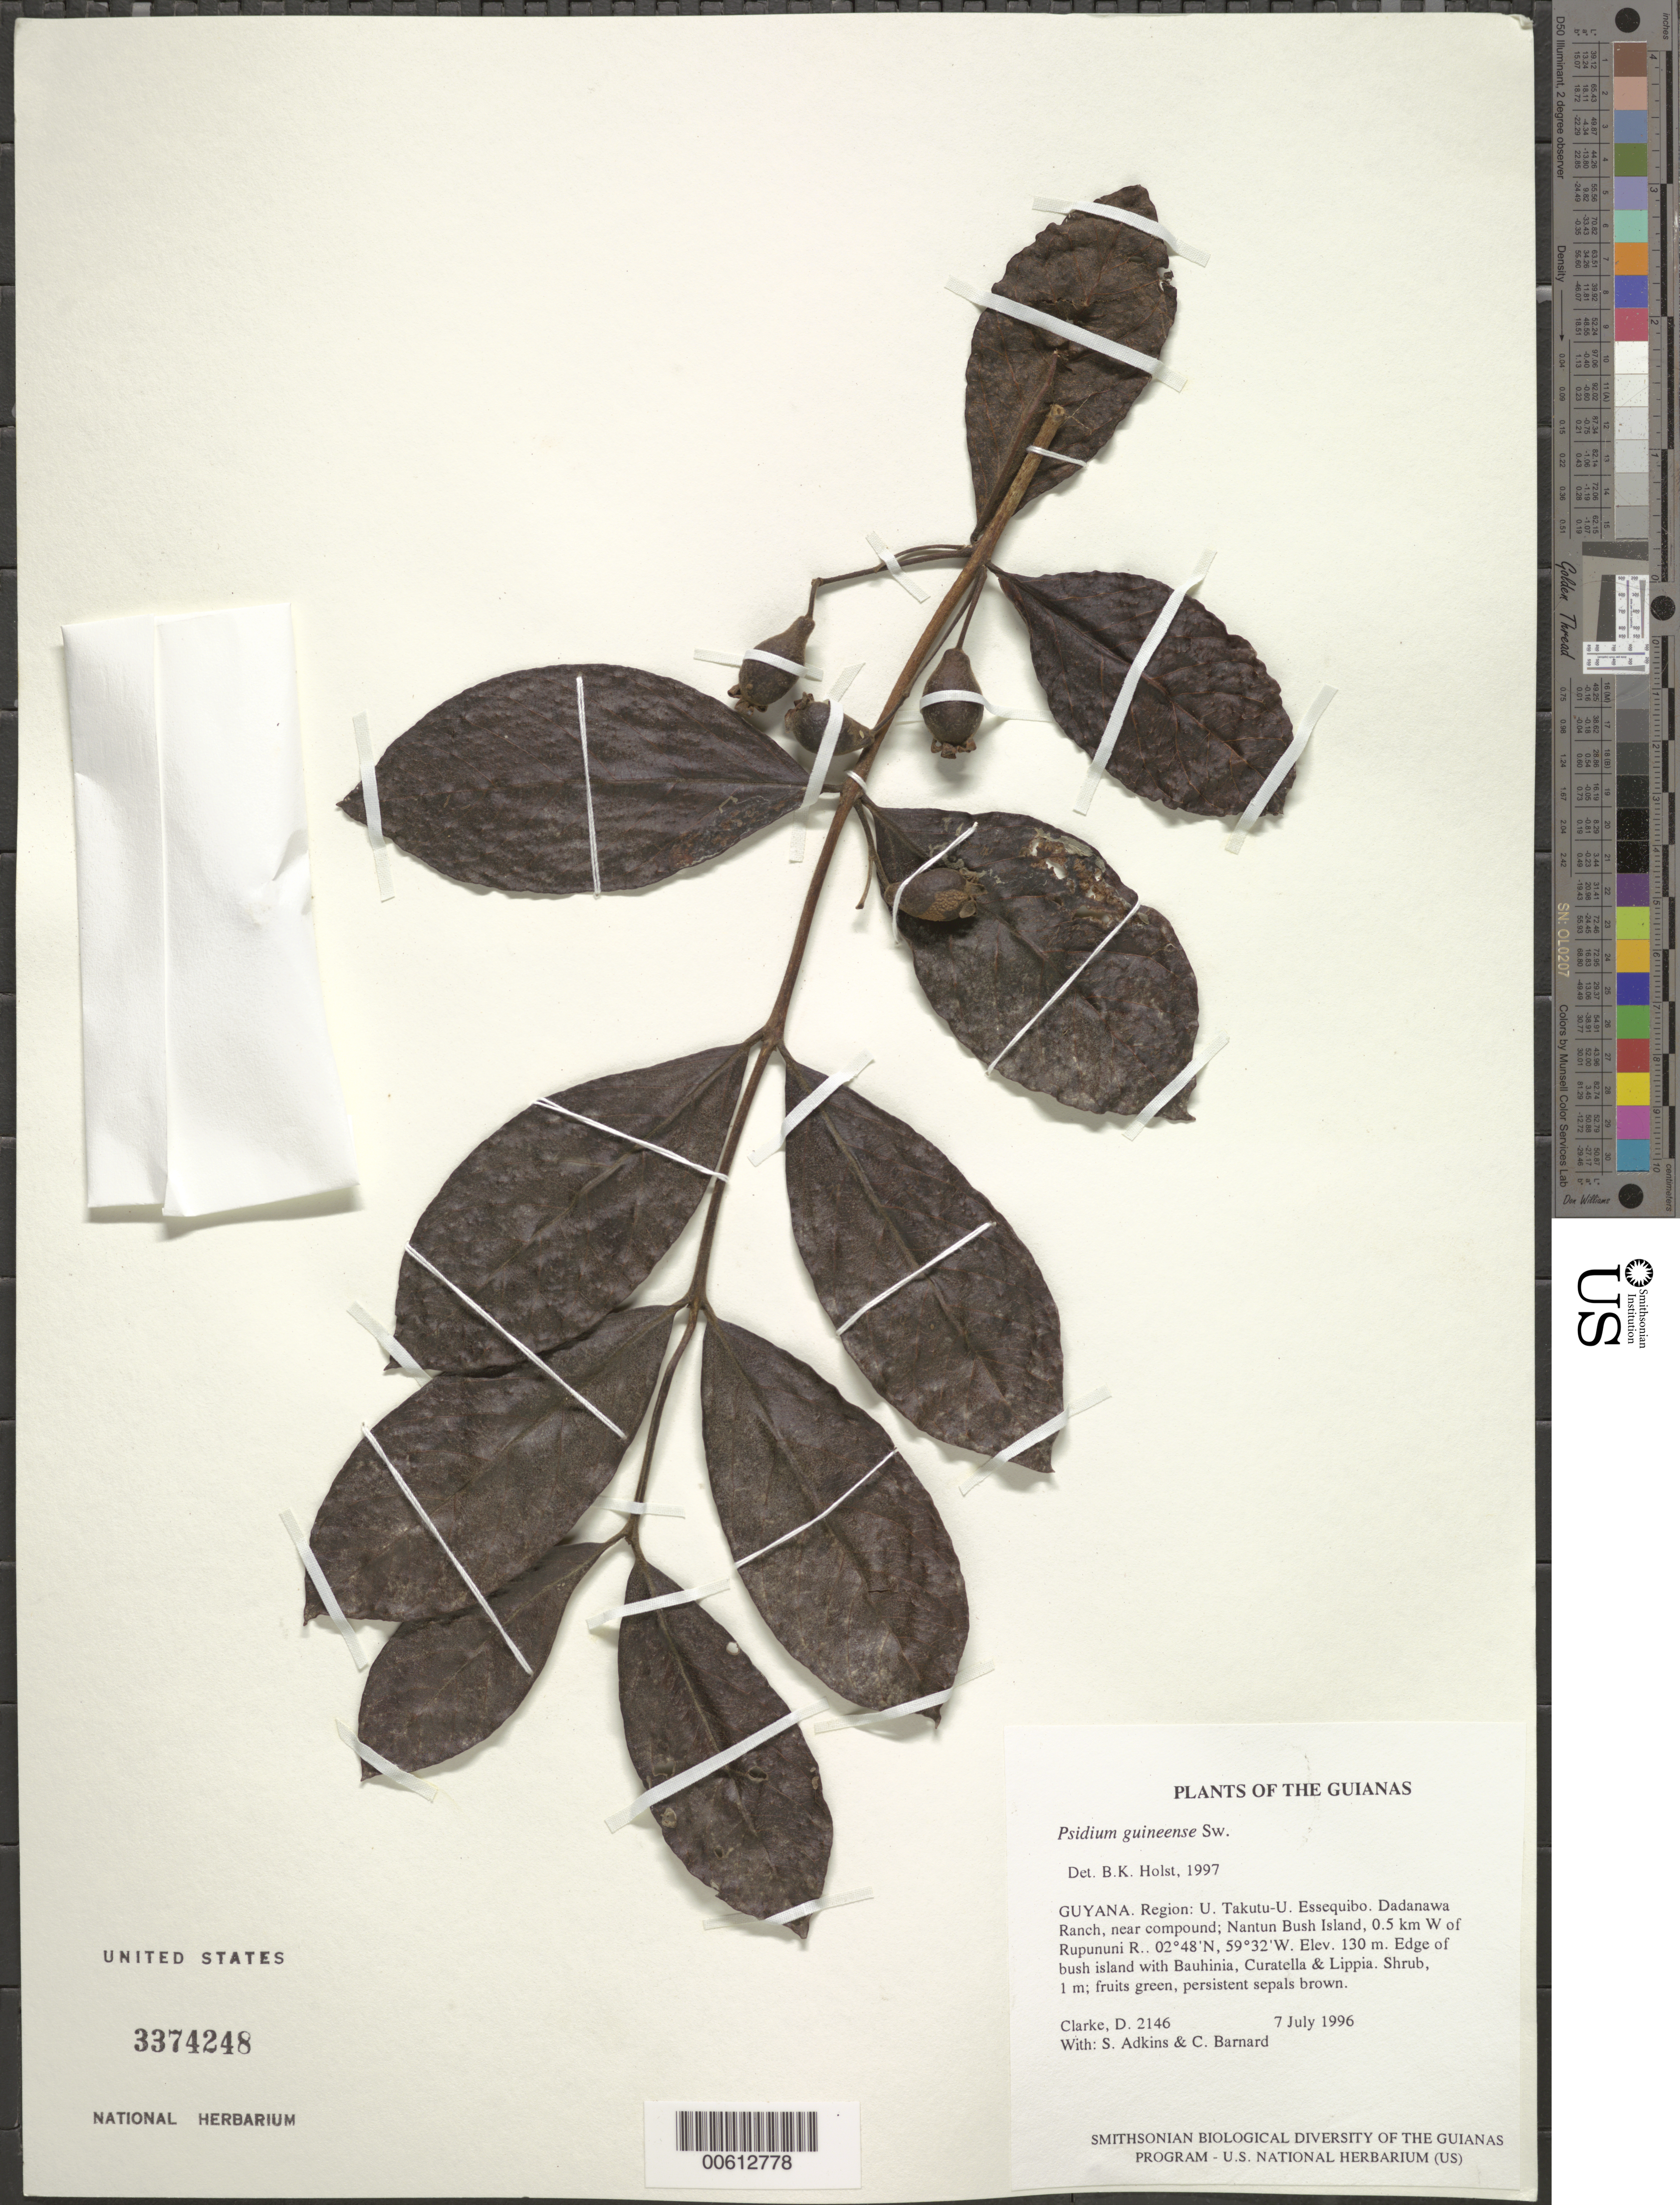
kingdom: Plantae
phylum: Tracheophyta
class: Magnoliopsida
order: Myrtales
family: Myrtaceae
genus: Psidium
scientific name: Psidium guineense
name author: Sw.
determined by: Holst, Bruce K.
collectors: H. D. Clarke, S. Adkins & C. Bernard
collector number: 2146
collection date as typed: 7 July 1996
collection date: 1996-07-07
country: Guyana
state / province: U. Takutu-U. Essequibo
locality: Dadanawa Ranch, near compound; Nantun Bush Island, 0.5 km W of Rupununi R.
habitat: Edge of bush island with Bauhinia, Curatella & Lippia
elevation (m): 130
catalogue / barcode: US 3374248